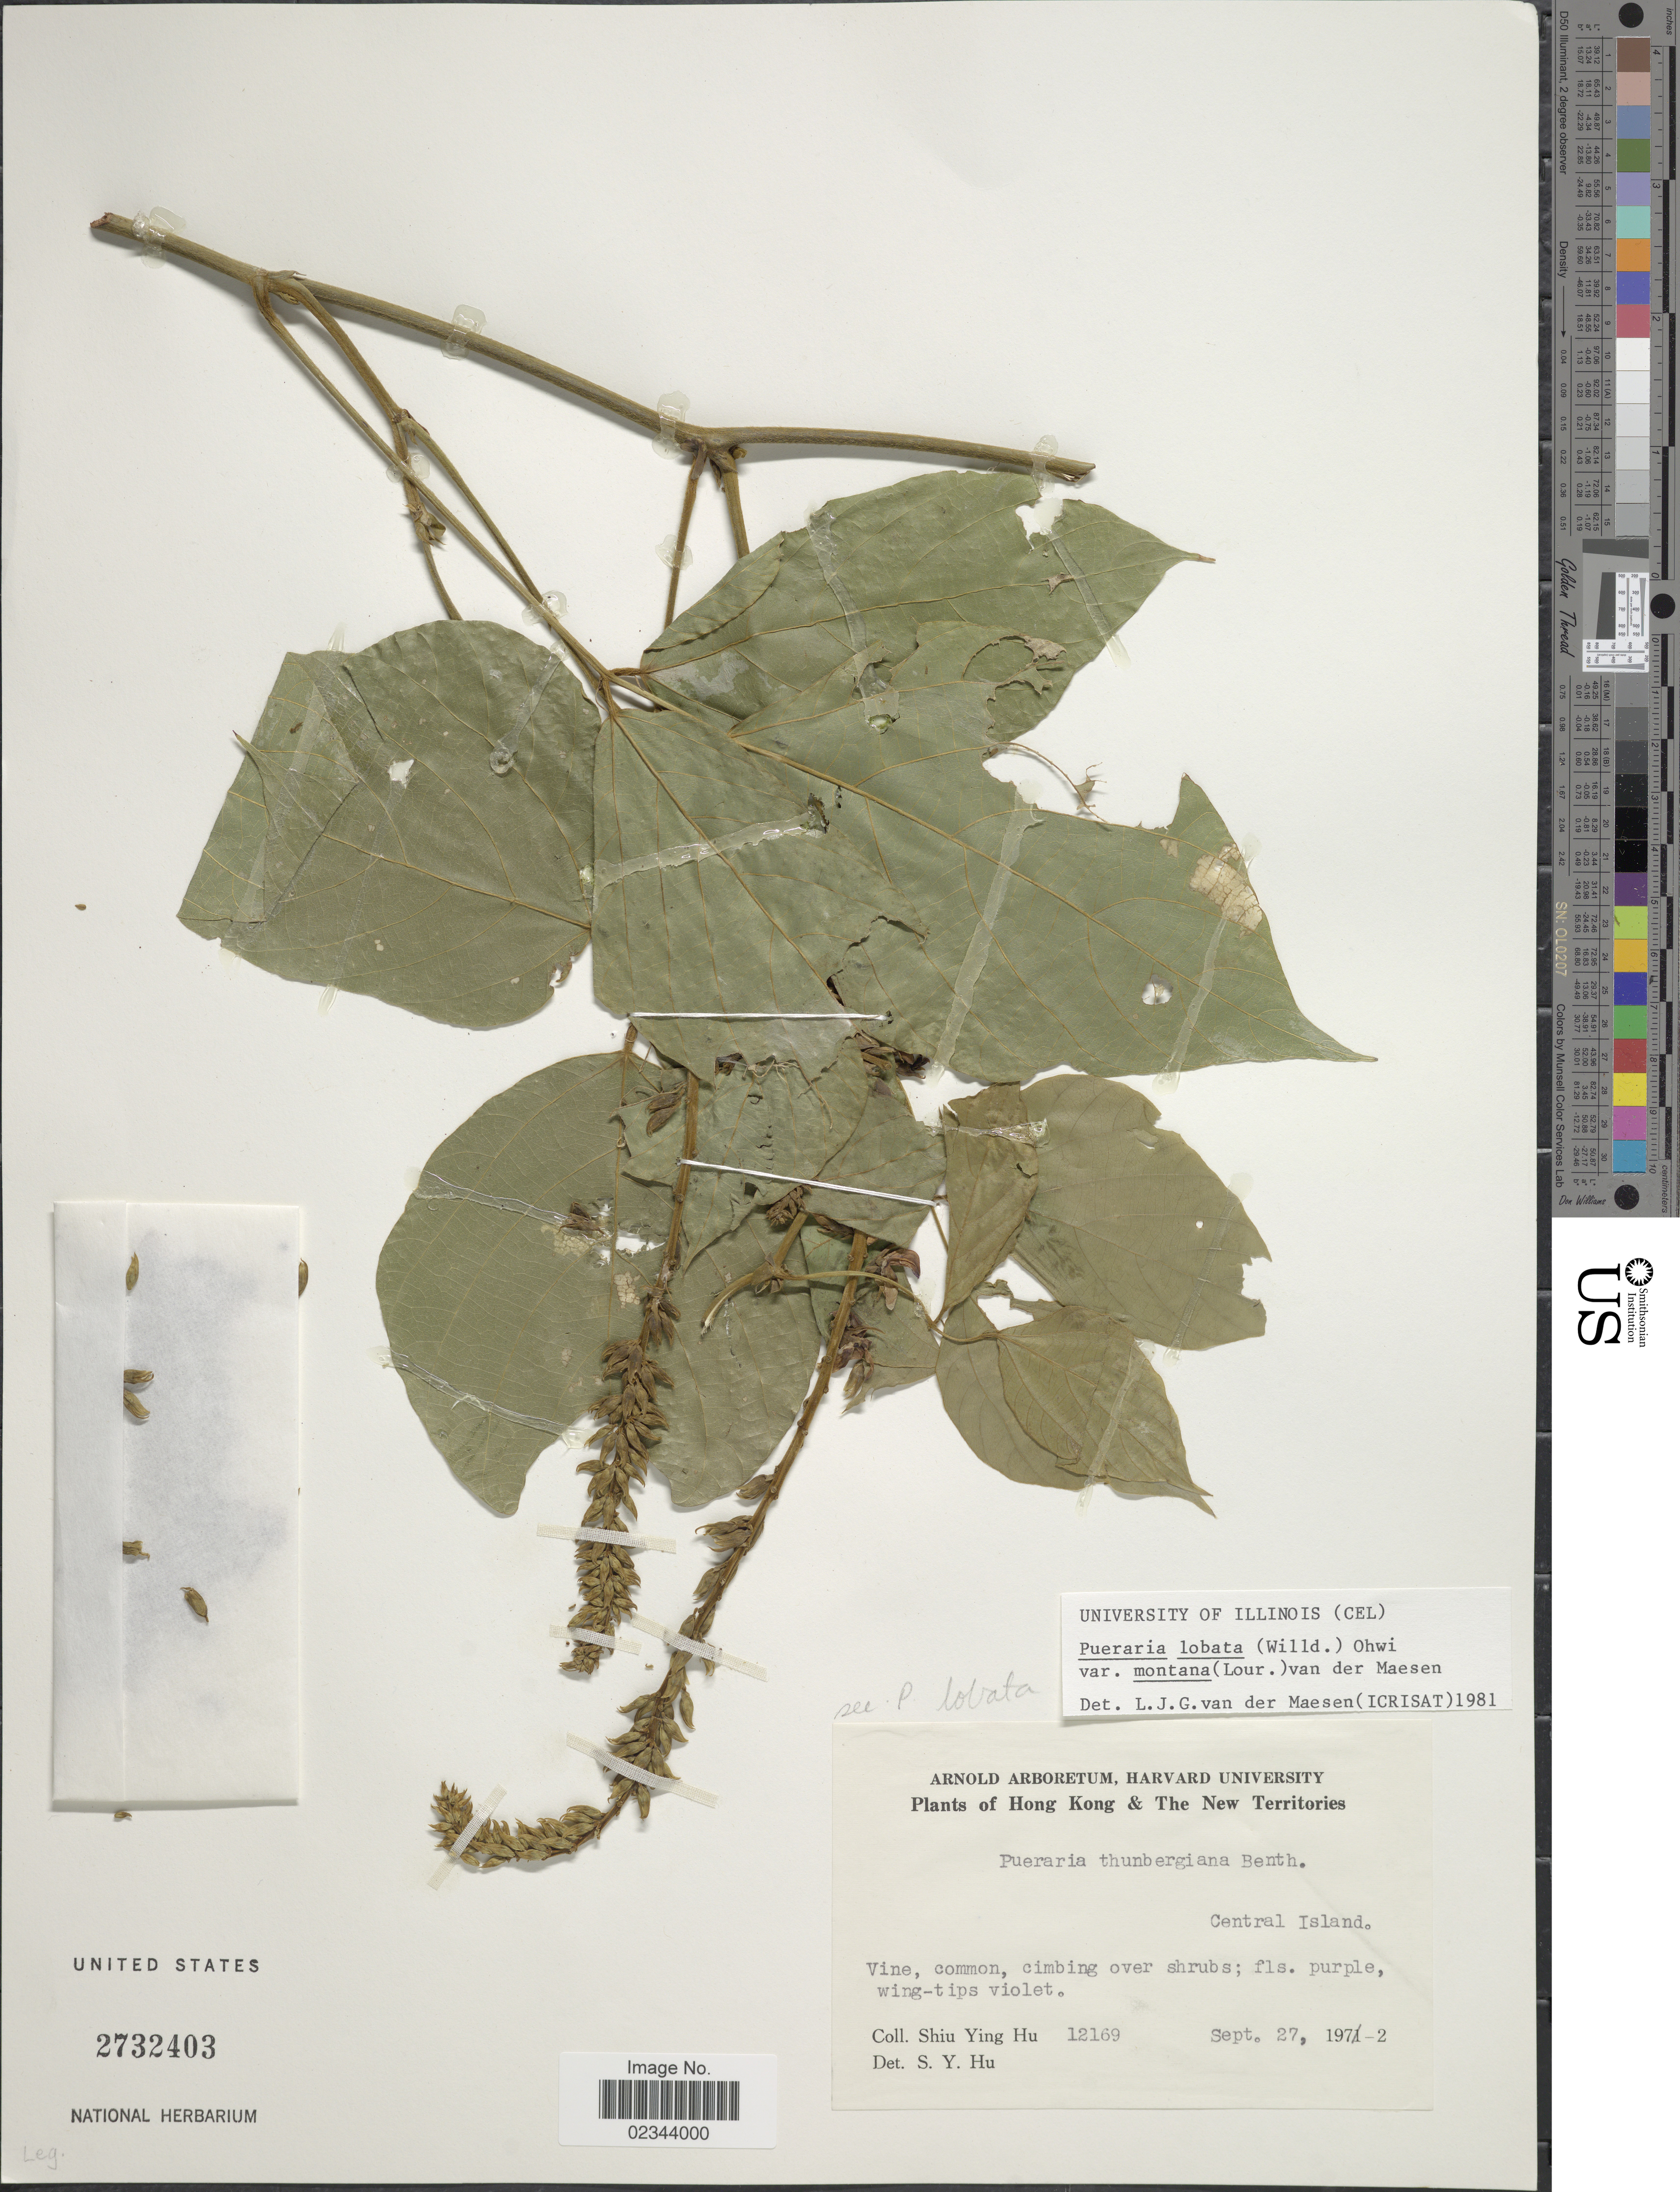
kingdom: Plantae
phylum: Tracheophyta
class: Magnoliopsida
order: Fabales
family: Fabaceae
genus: Pueraria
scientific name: Pueraria lobata var. montana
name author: (Lour.) Maesen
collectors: S. Y. Hu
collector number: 12169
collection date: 1972-09-27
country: China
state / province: Hong Kong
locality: The New Territories. Central Island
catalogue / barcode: US 2732403